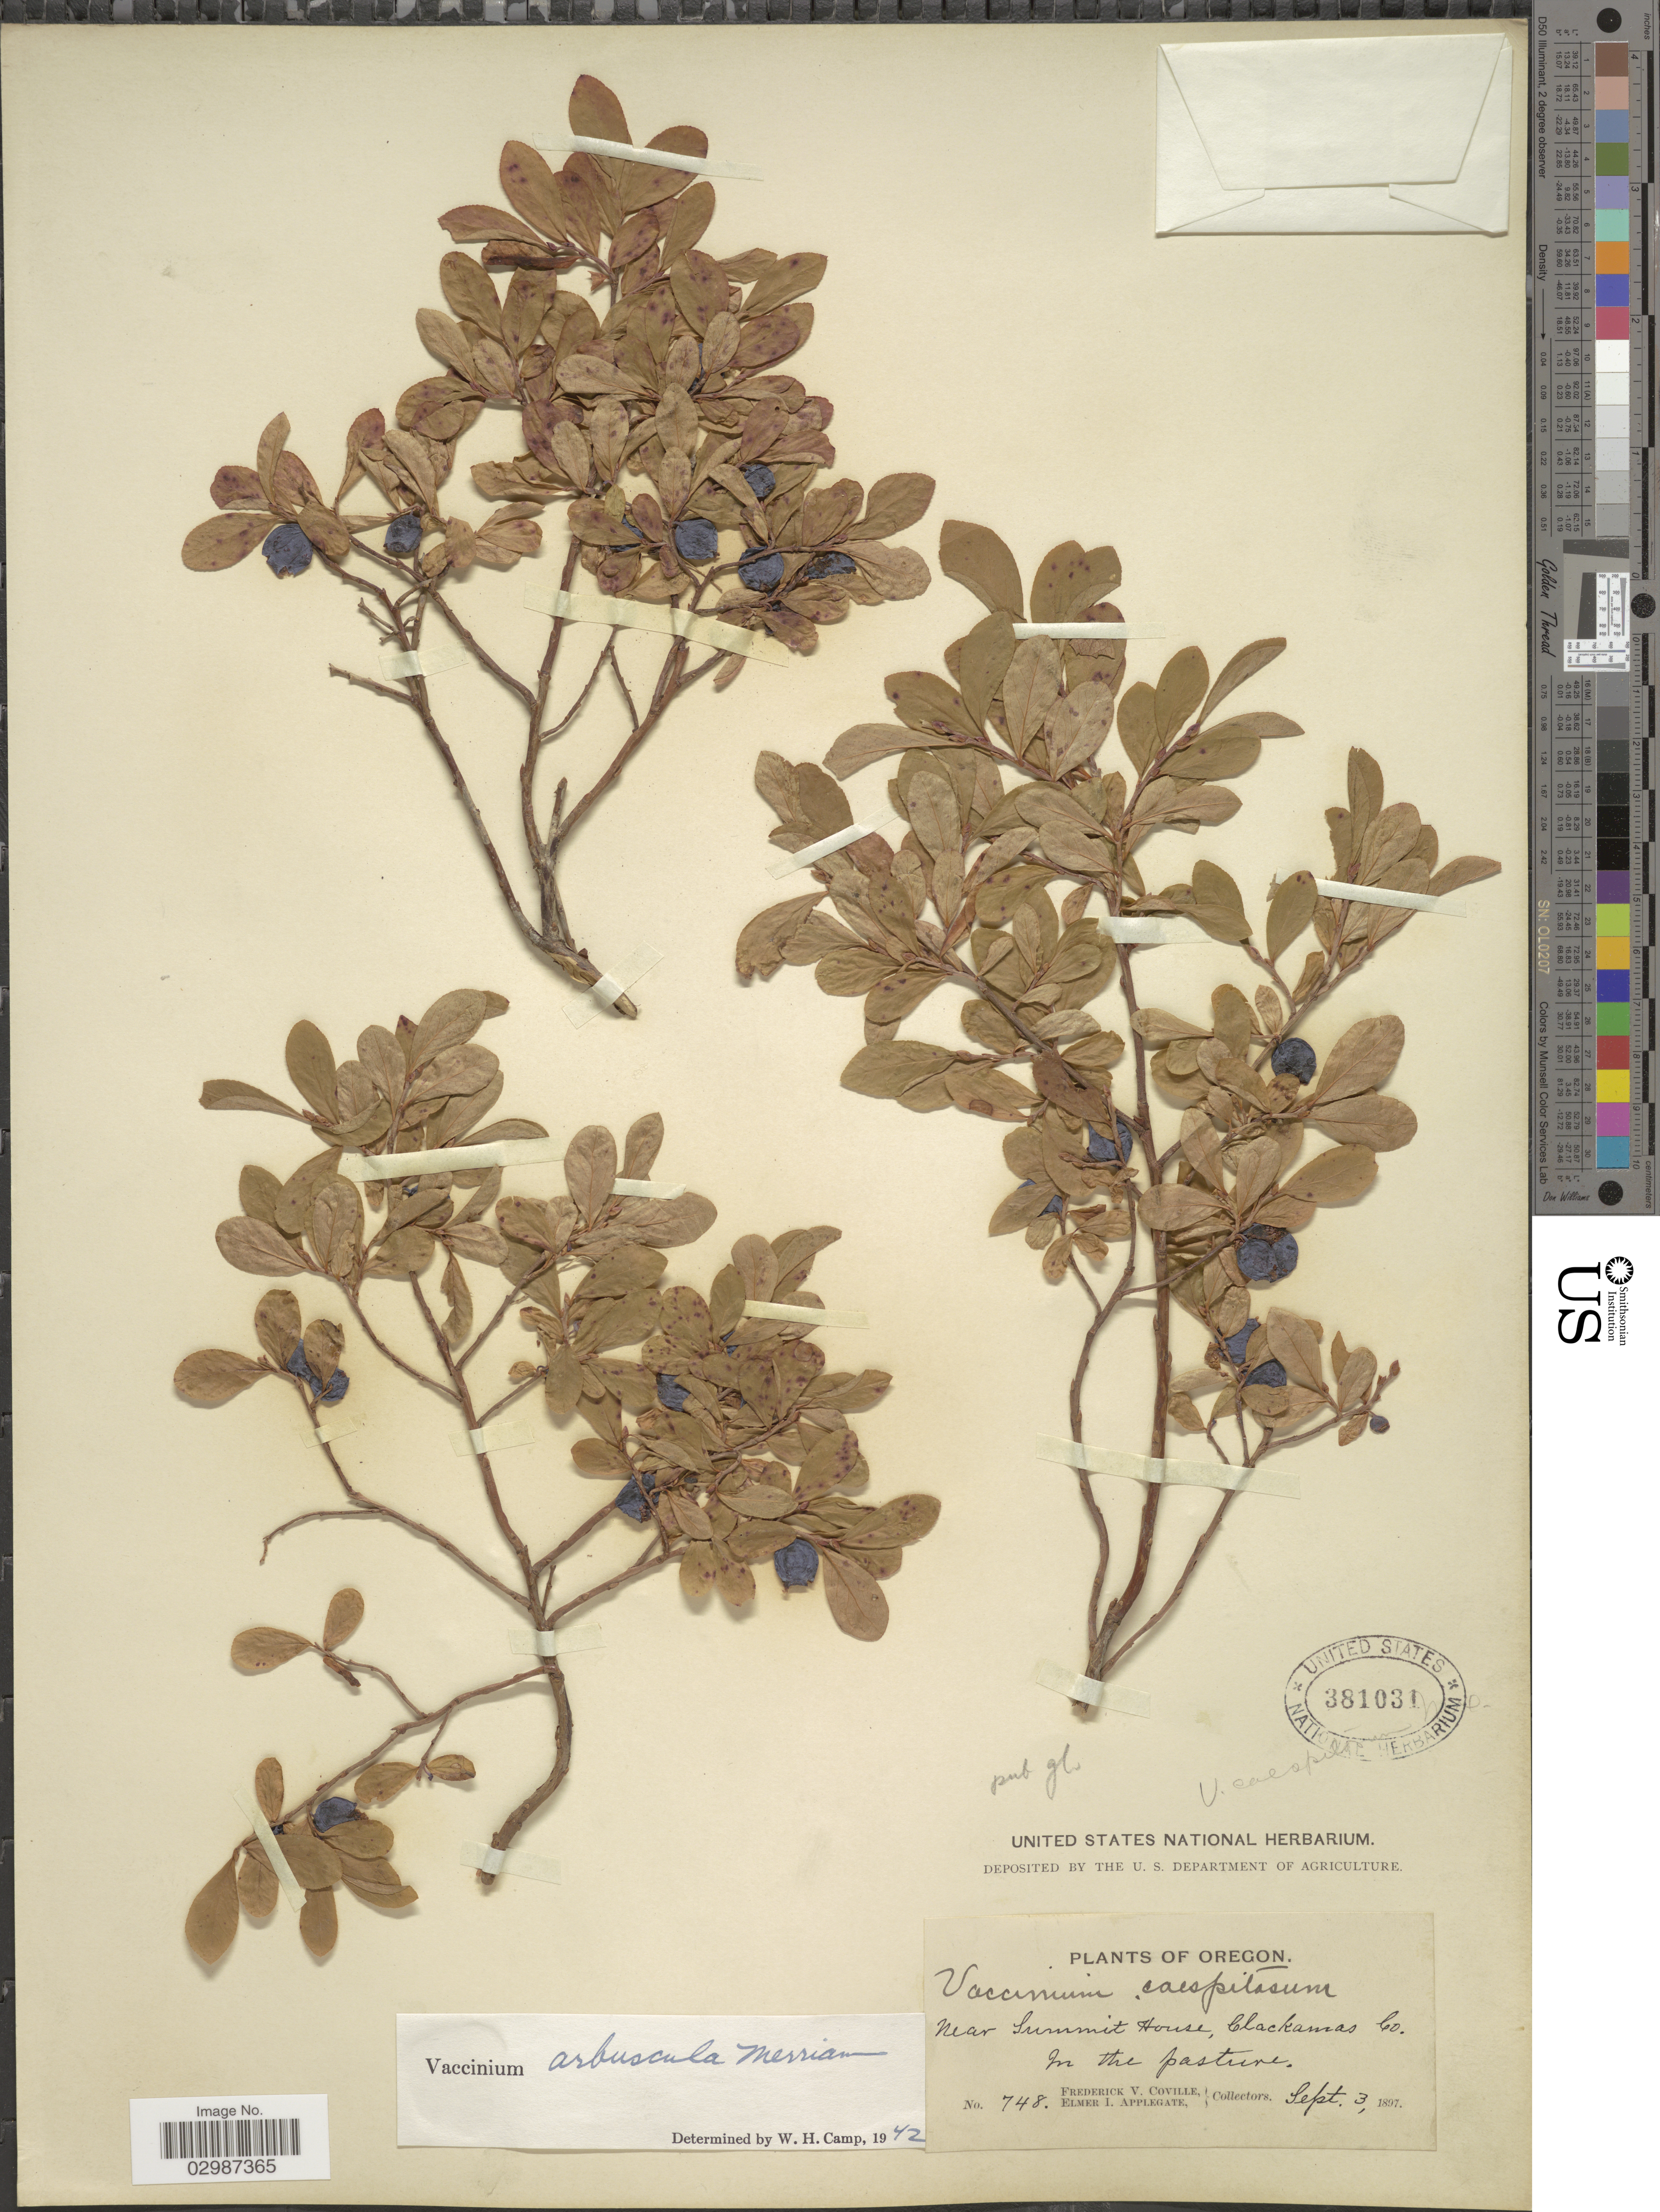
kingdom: Plantae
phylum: Tracheophyta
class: Magnoliopsida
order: Ericales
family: Ericaceae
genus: Vaccinium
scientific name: Vaccinium arbuscula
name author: (A. Gray) Merriam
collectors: F. V. Coville & E. I. Applegate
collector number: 748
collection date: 1897-09-03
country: United States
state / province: Oregon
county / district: Clackamas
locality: Near Summit House, Clackamas Co.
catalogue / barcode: US 381031